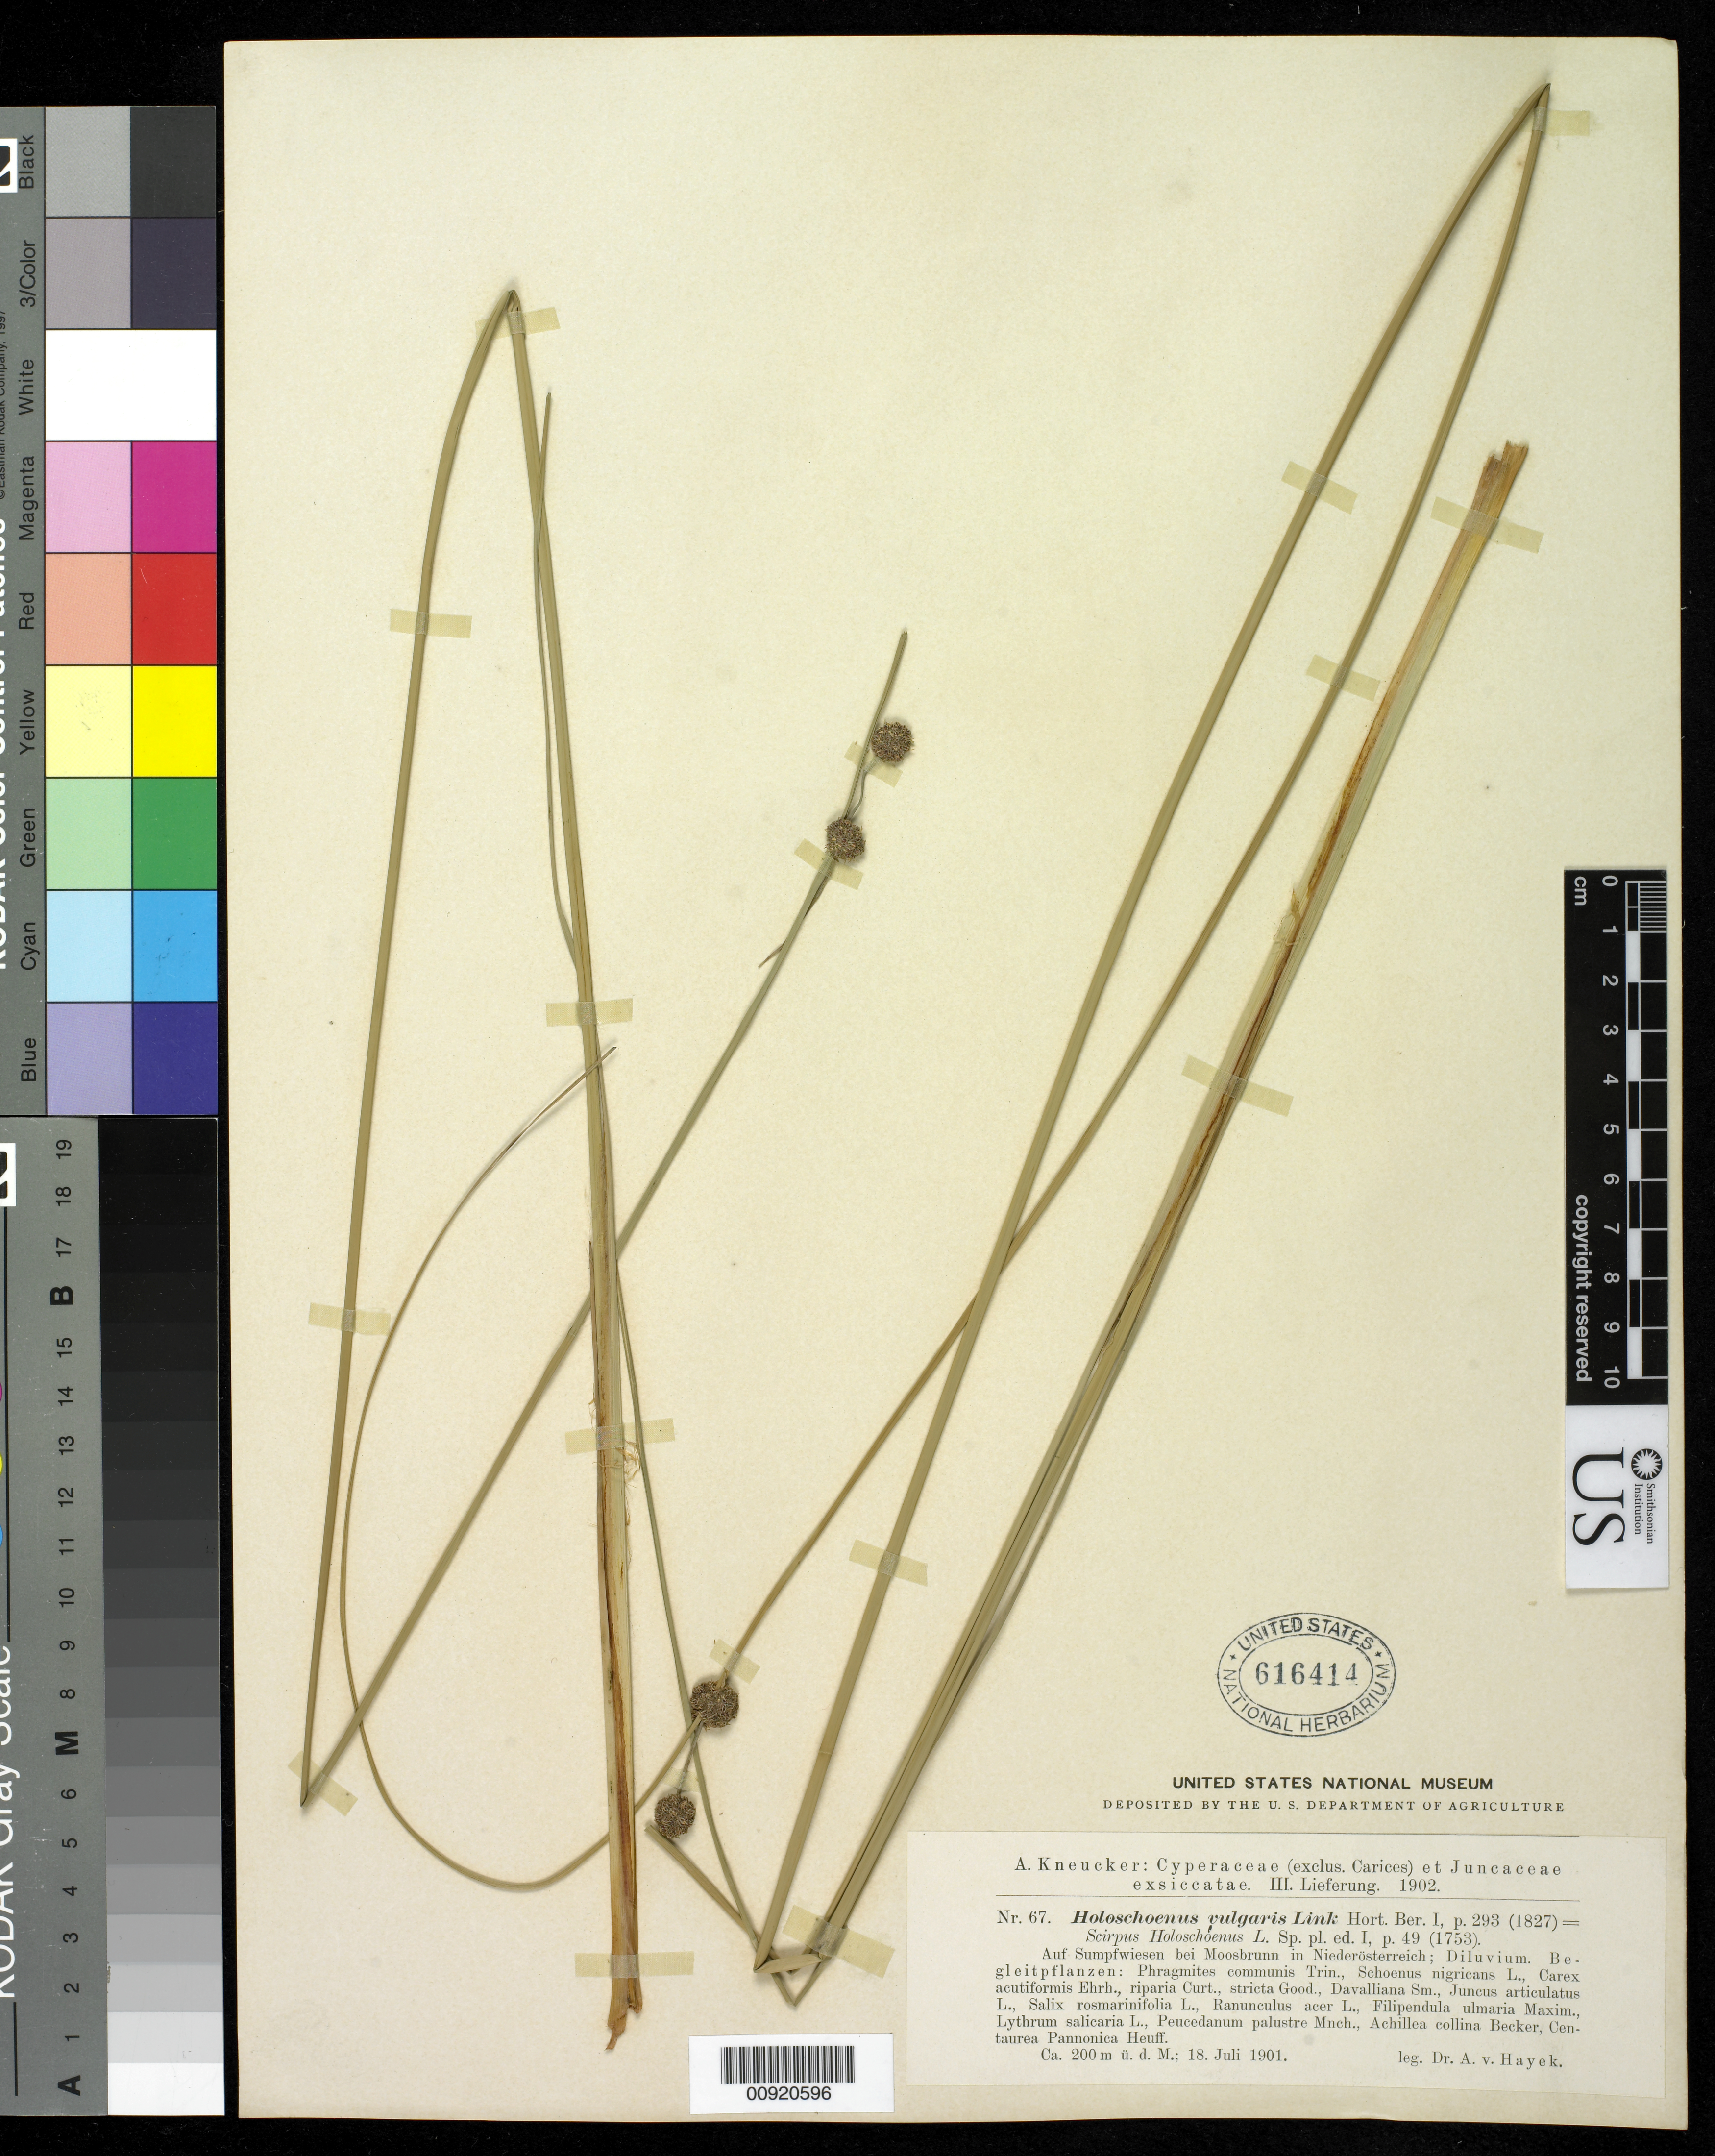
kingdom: Plantae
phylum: Tracheophyta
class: Liliopsida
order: Poales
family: Cyperaceae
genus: Scirpoides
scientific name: Scirpoides holoschoenus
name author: (L.) Soják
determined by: Strong, M. T., (US), Smithsonian Institution - National Museum of Natural History (UNITED STATES)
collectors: A. A. von Hayek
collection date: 1901-07-18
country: Austria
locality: Neiderosterreich: Diluvium ca. 200 m.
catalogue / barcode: US 616414